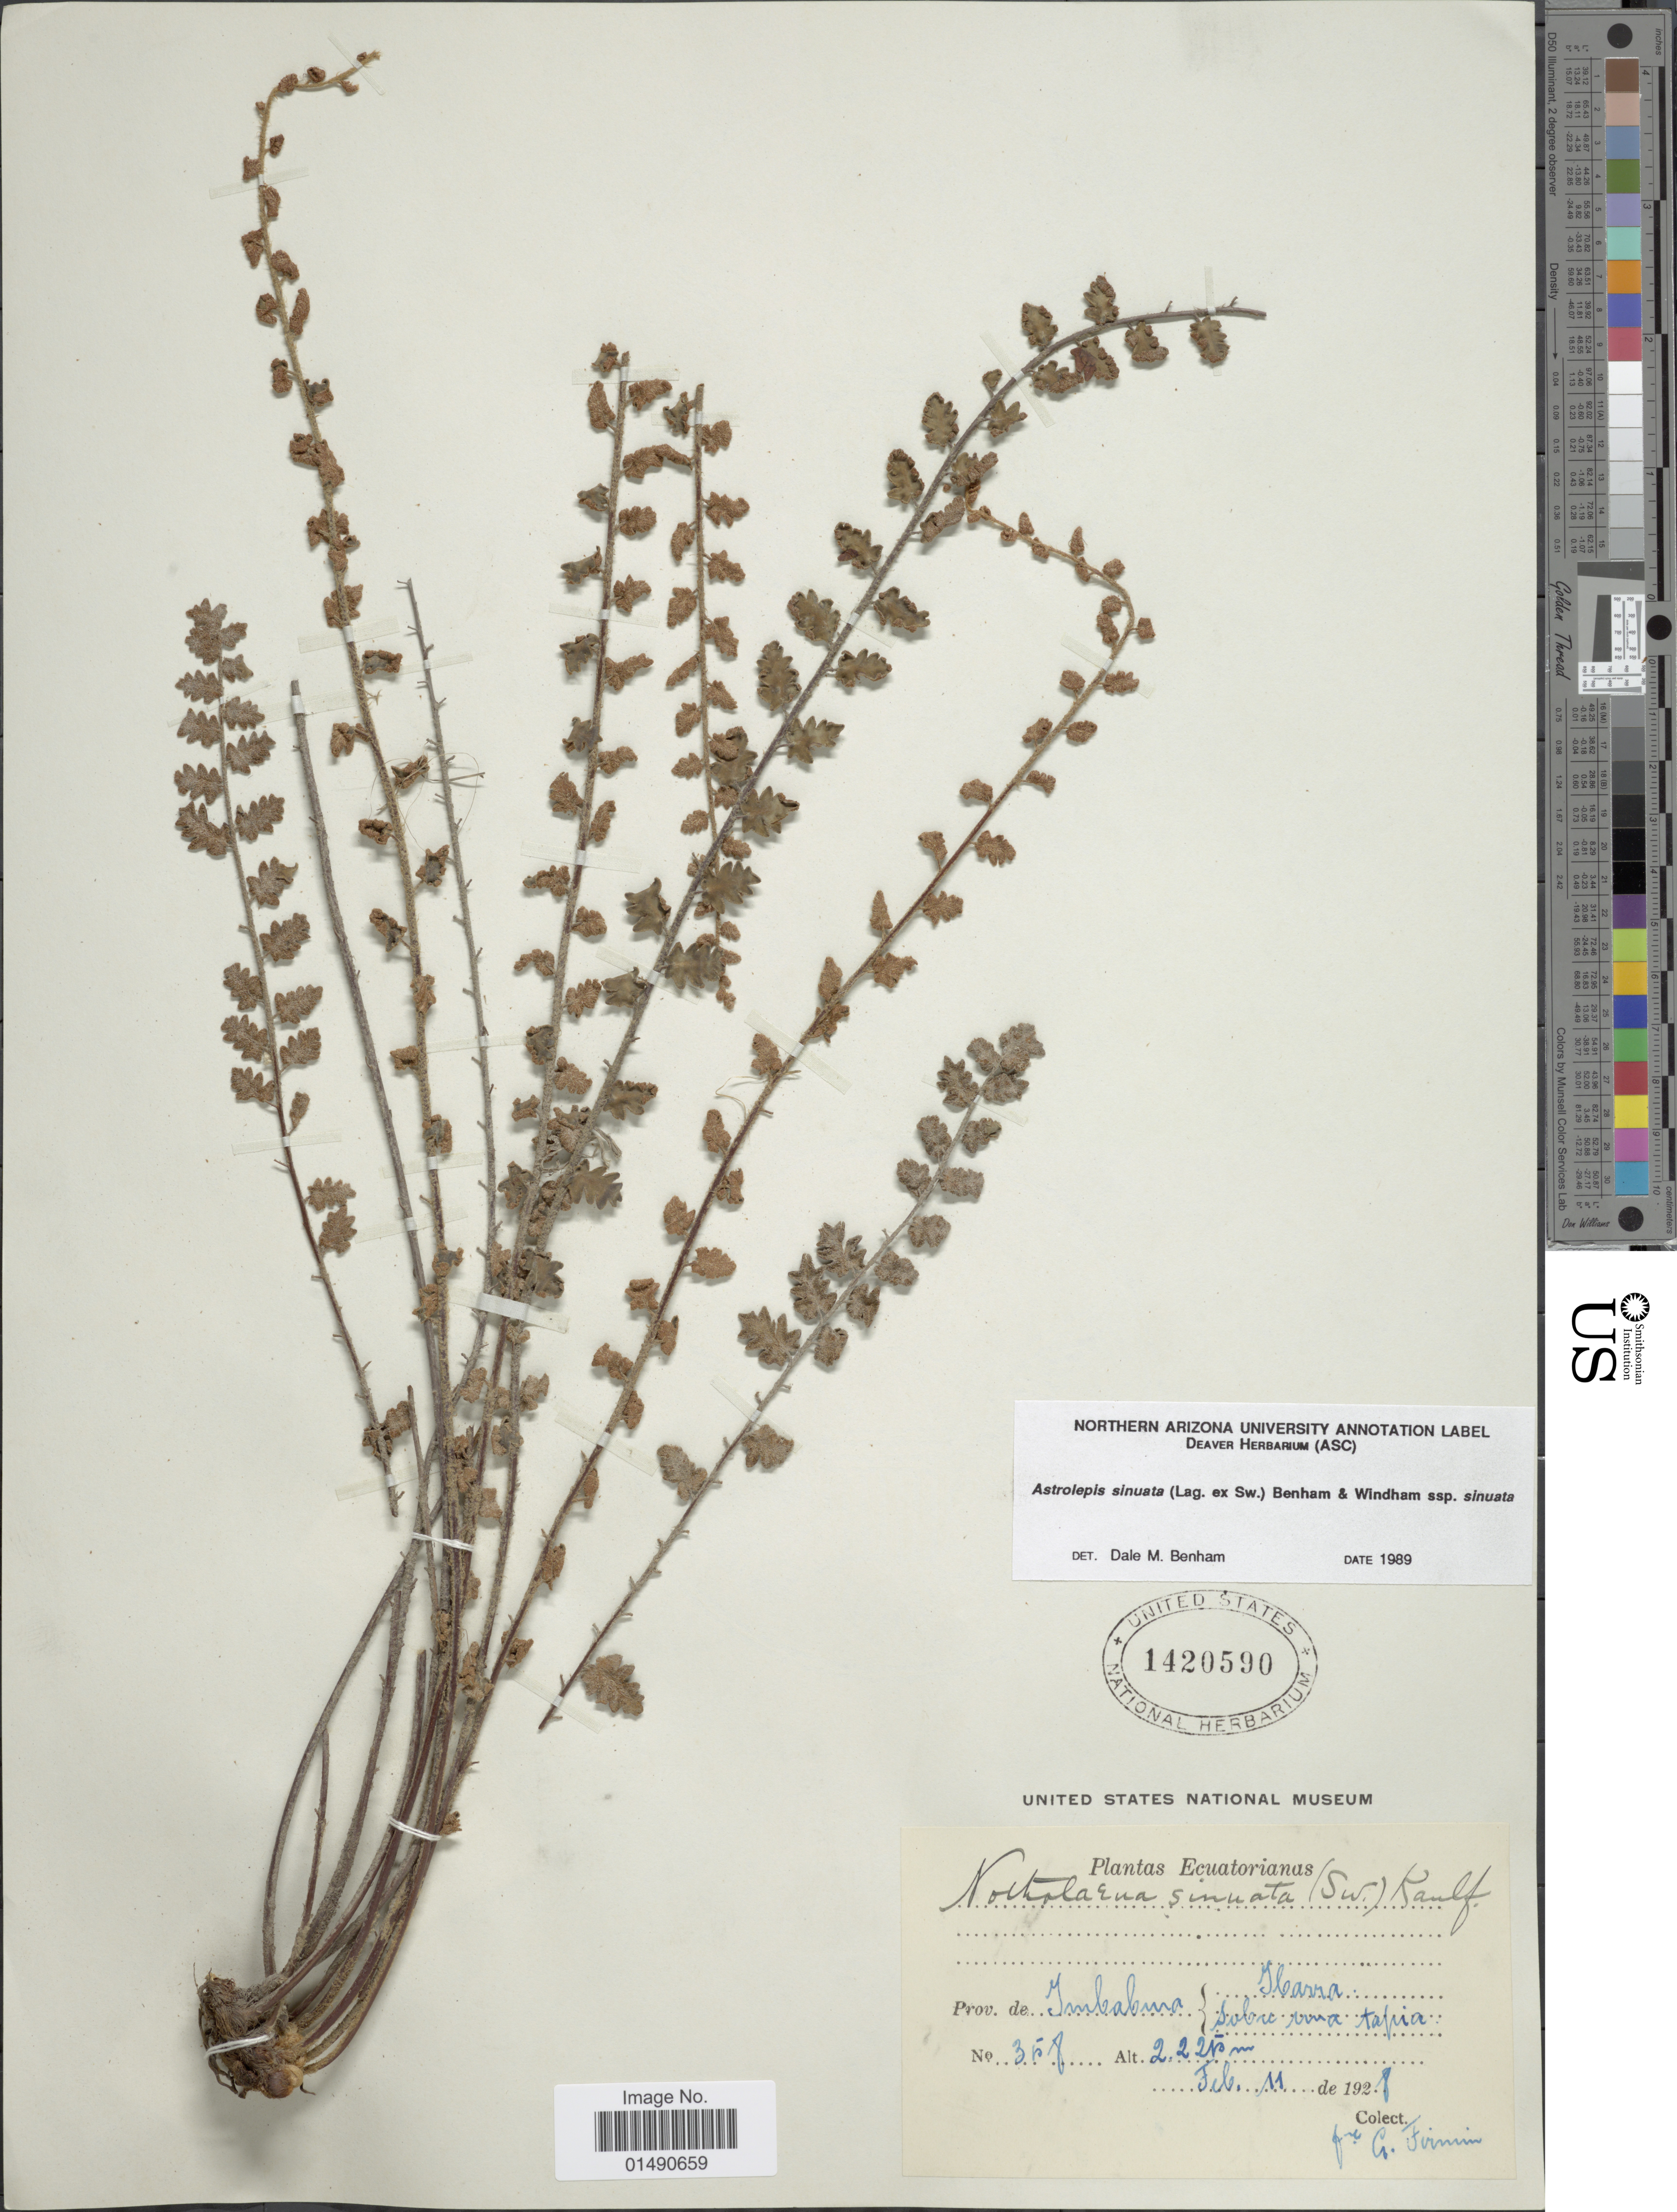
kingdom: Plantae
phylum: Tracheophyta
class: Polypodiopsida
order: Polypodiales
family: Pteridaceae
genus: Astrolepis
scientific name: Astrolepis sinuata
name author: (Lag. ex Sw.) D.M. Benham & Windham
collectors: G. Firmin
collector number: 358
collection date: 1928-02-11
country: Ecuador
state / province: Imbabura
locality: Ibarra sobre una Tafia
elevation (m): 2225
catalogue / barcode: US 1420590